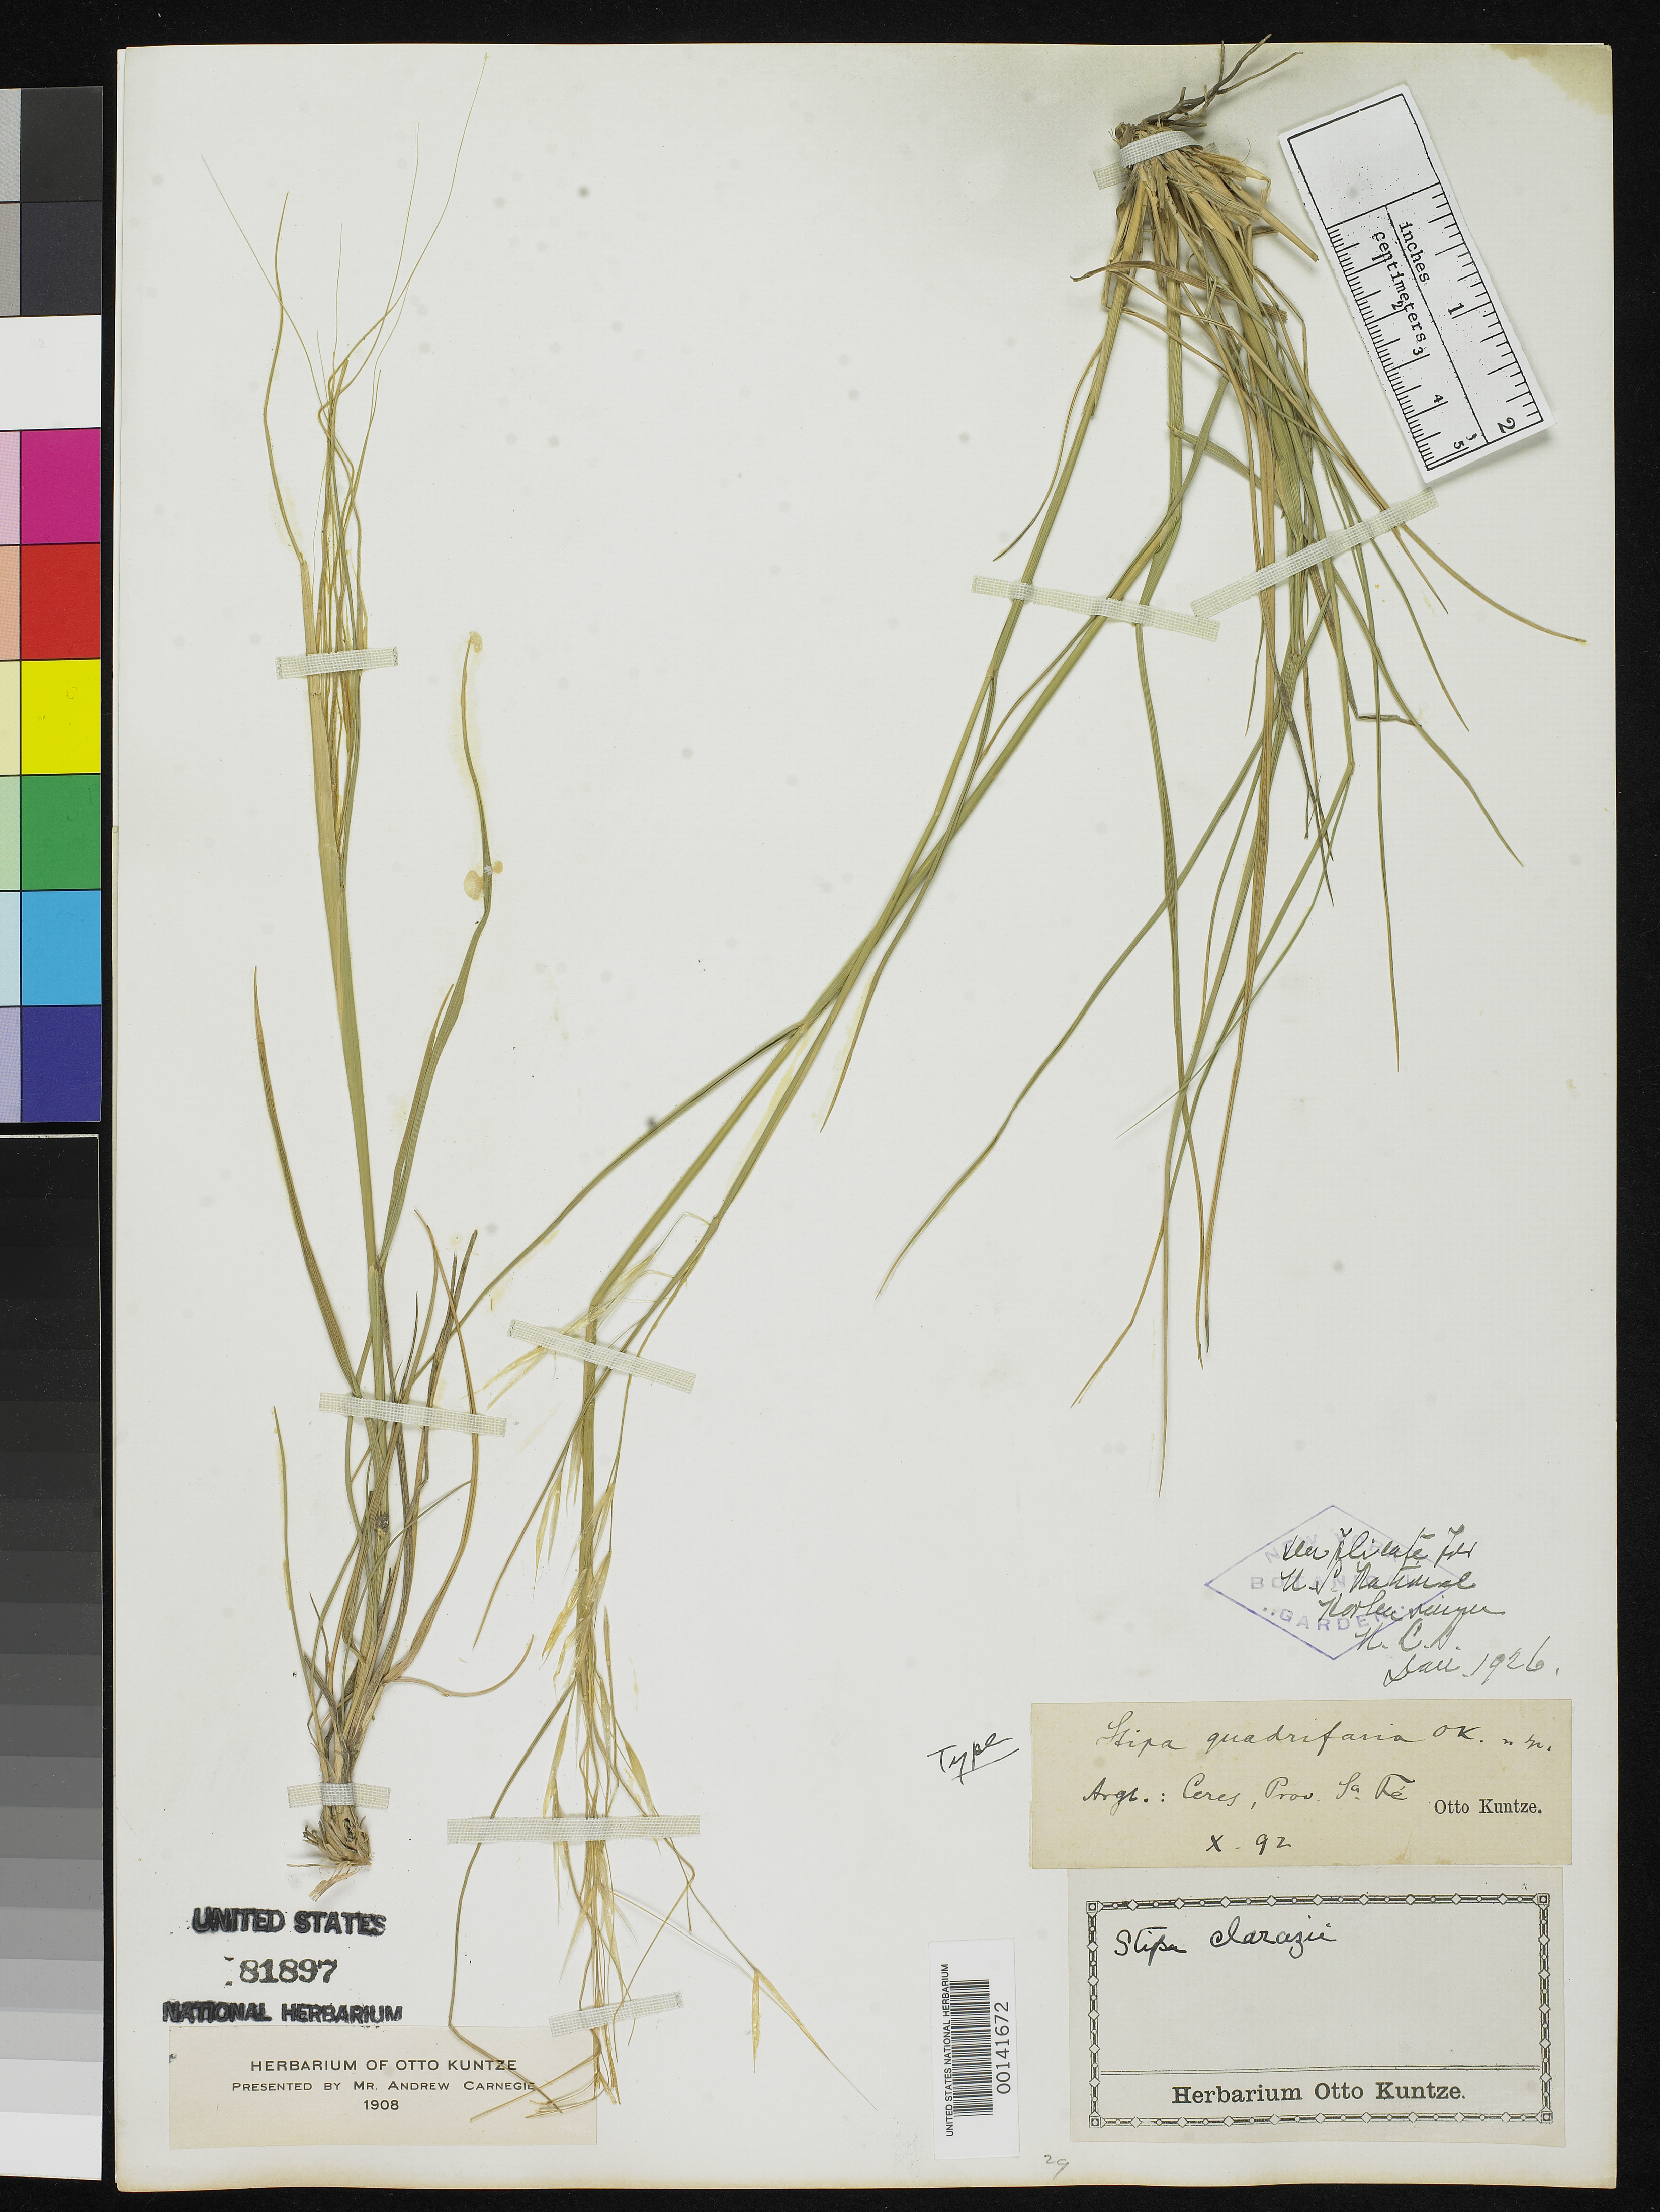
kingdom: Plantae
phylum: Tracheophyta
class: Liliopsida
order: Poales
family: Poaceae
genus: Stipa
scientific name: Stipa quadrifaria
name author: Kuntze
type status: Isotype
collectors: C.E.O. Kuntze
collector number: X-92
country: Argentina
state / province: Santa Fe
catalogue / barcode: US 81897